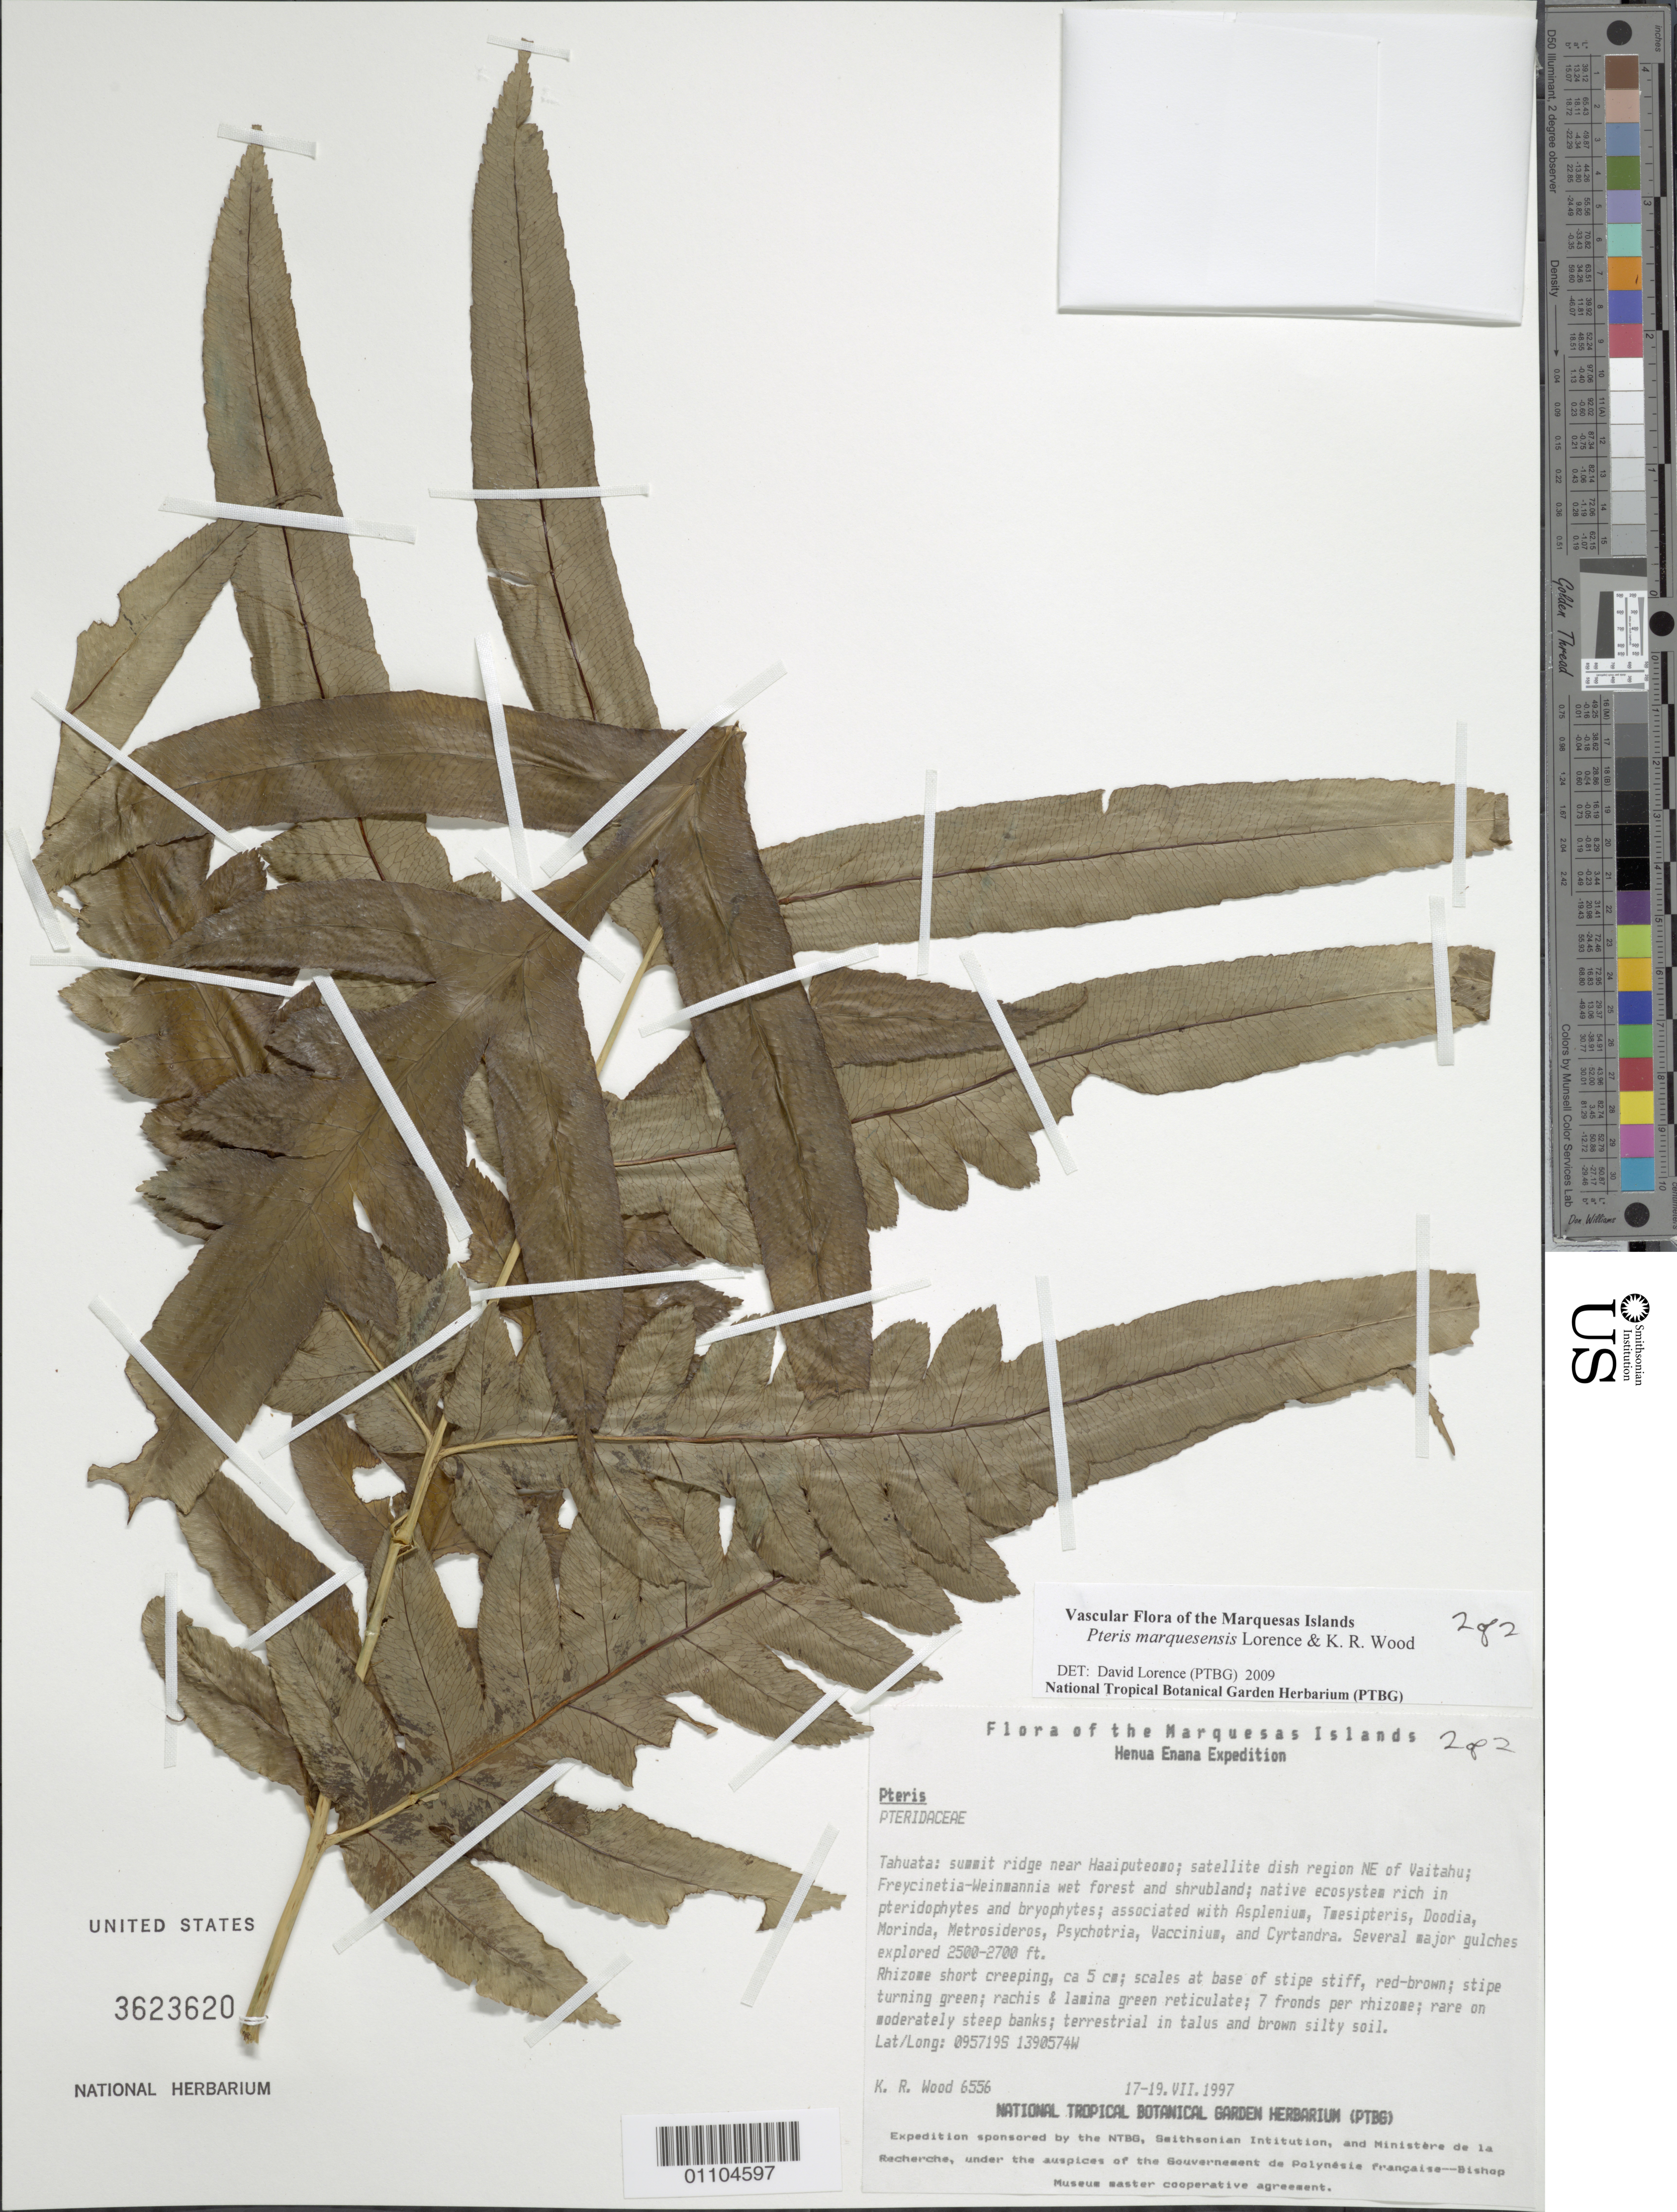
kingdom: Plantae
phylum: Tracheophyta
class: Polypodiopsida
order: Polypodiales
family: Pteridaceae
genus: Pteris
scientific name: Pteris marquesensis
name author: Lorence & K.R. Wood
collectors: K. R. Wood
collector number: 6556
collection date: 1997-07-17/1997-07-19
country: French Polynesia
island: Tahuata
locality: Summit ridge near Haaiputeomo, satellite dish region NE of Vaitahu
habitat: In Freycinetia - Weinmannia wet forest and shrubland; native ecosystem rich in pteridophtes and bryophytes; terrestrial in talus and brown silty soil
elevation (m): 762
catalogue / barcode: US 3623620